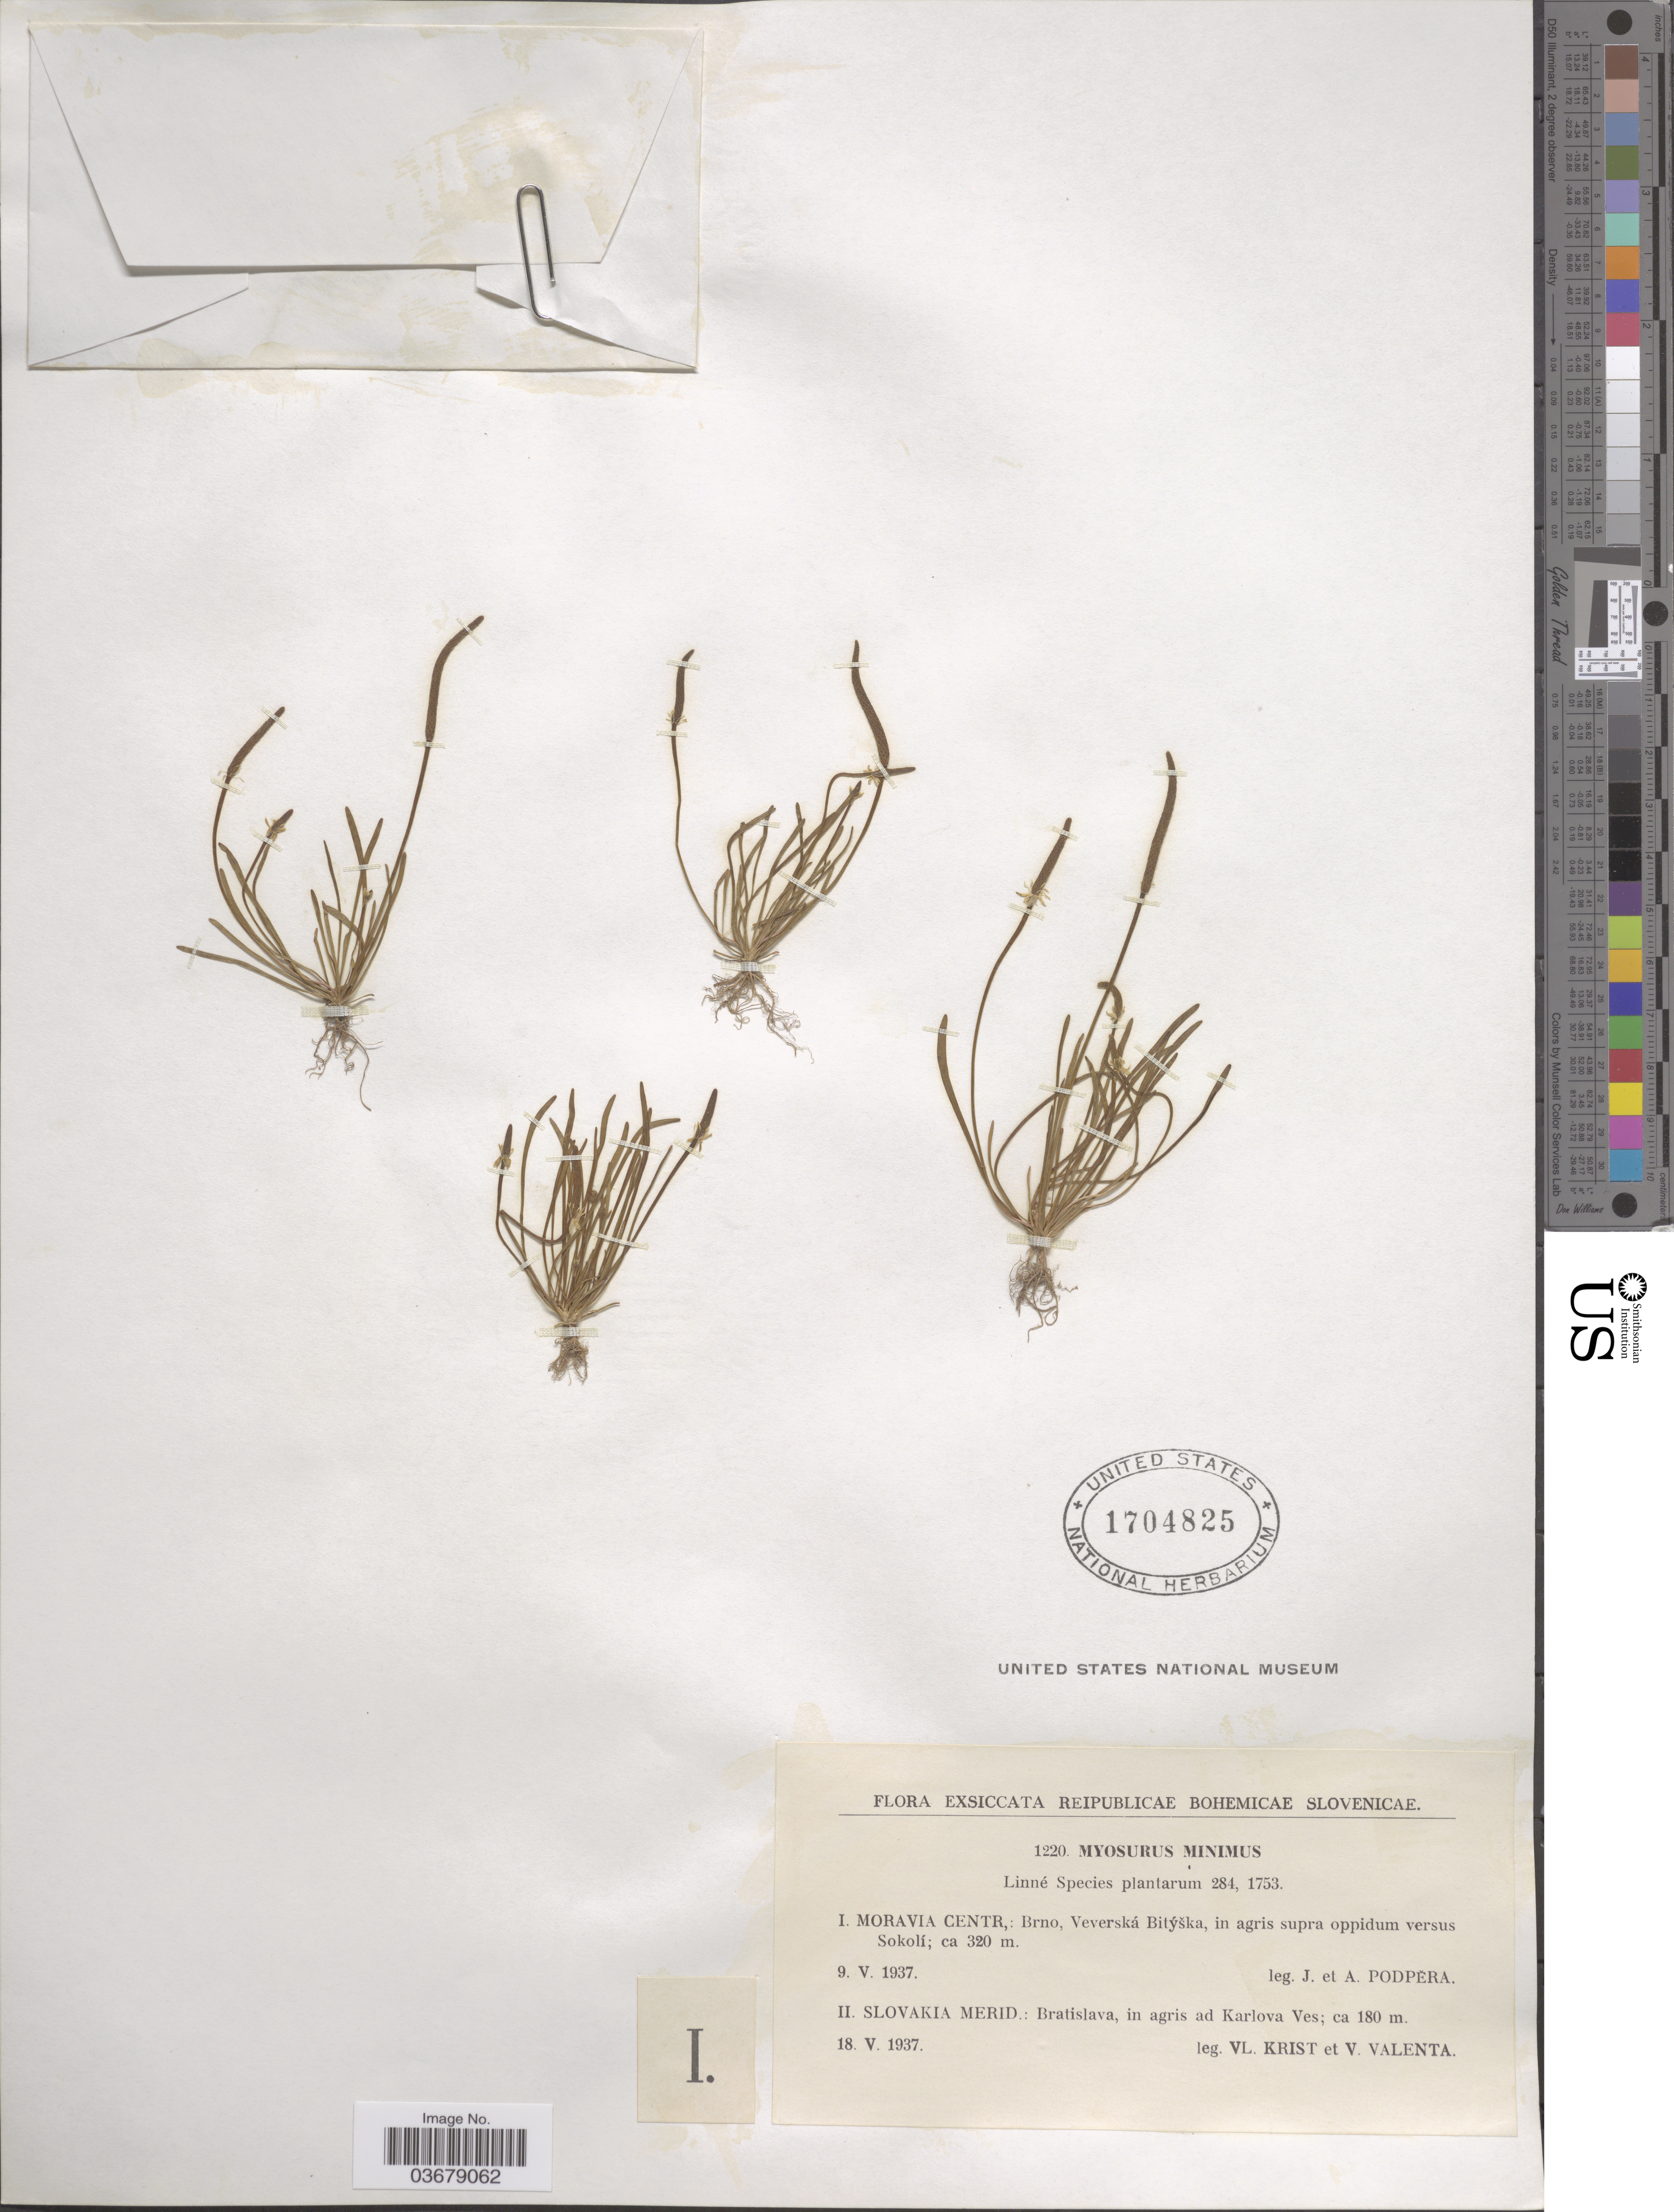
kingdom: Plantae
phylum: Tracheophyta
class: Magnoliopsida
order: Ranunculales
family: Ranunculaceae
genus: Myosurus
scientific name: Myosurus minimus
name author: L.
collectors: J. Podpera & A. Podpera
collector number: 1220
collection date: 1937-05-09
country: Czechia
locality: Reipublicae Bohemicae Slovenicae. Moravia Centr,: Brno, Veversá Bitýška, in agris supra oppidum versus Sokolí.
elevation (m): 320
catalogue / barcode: US 1704825